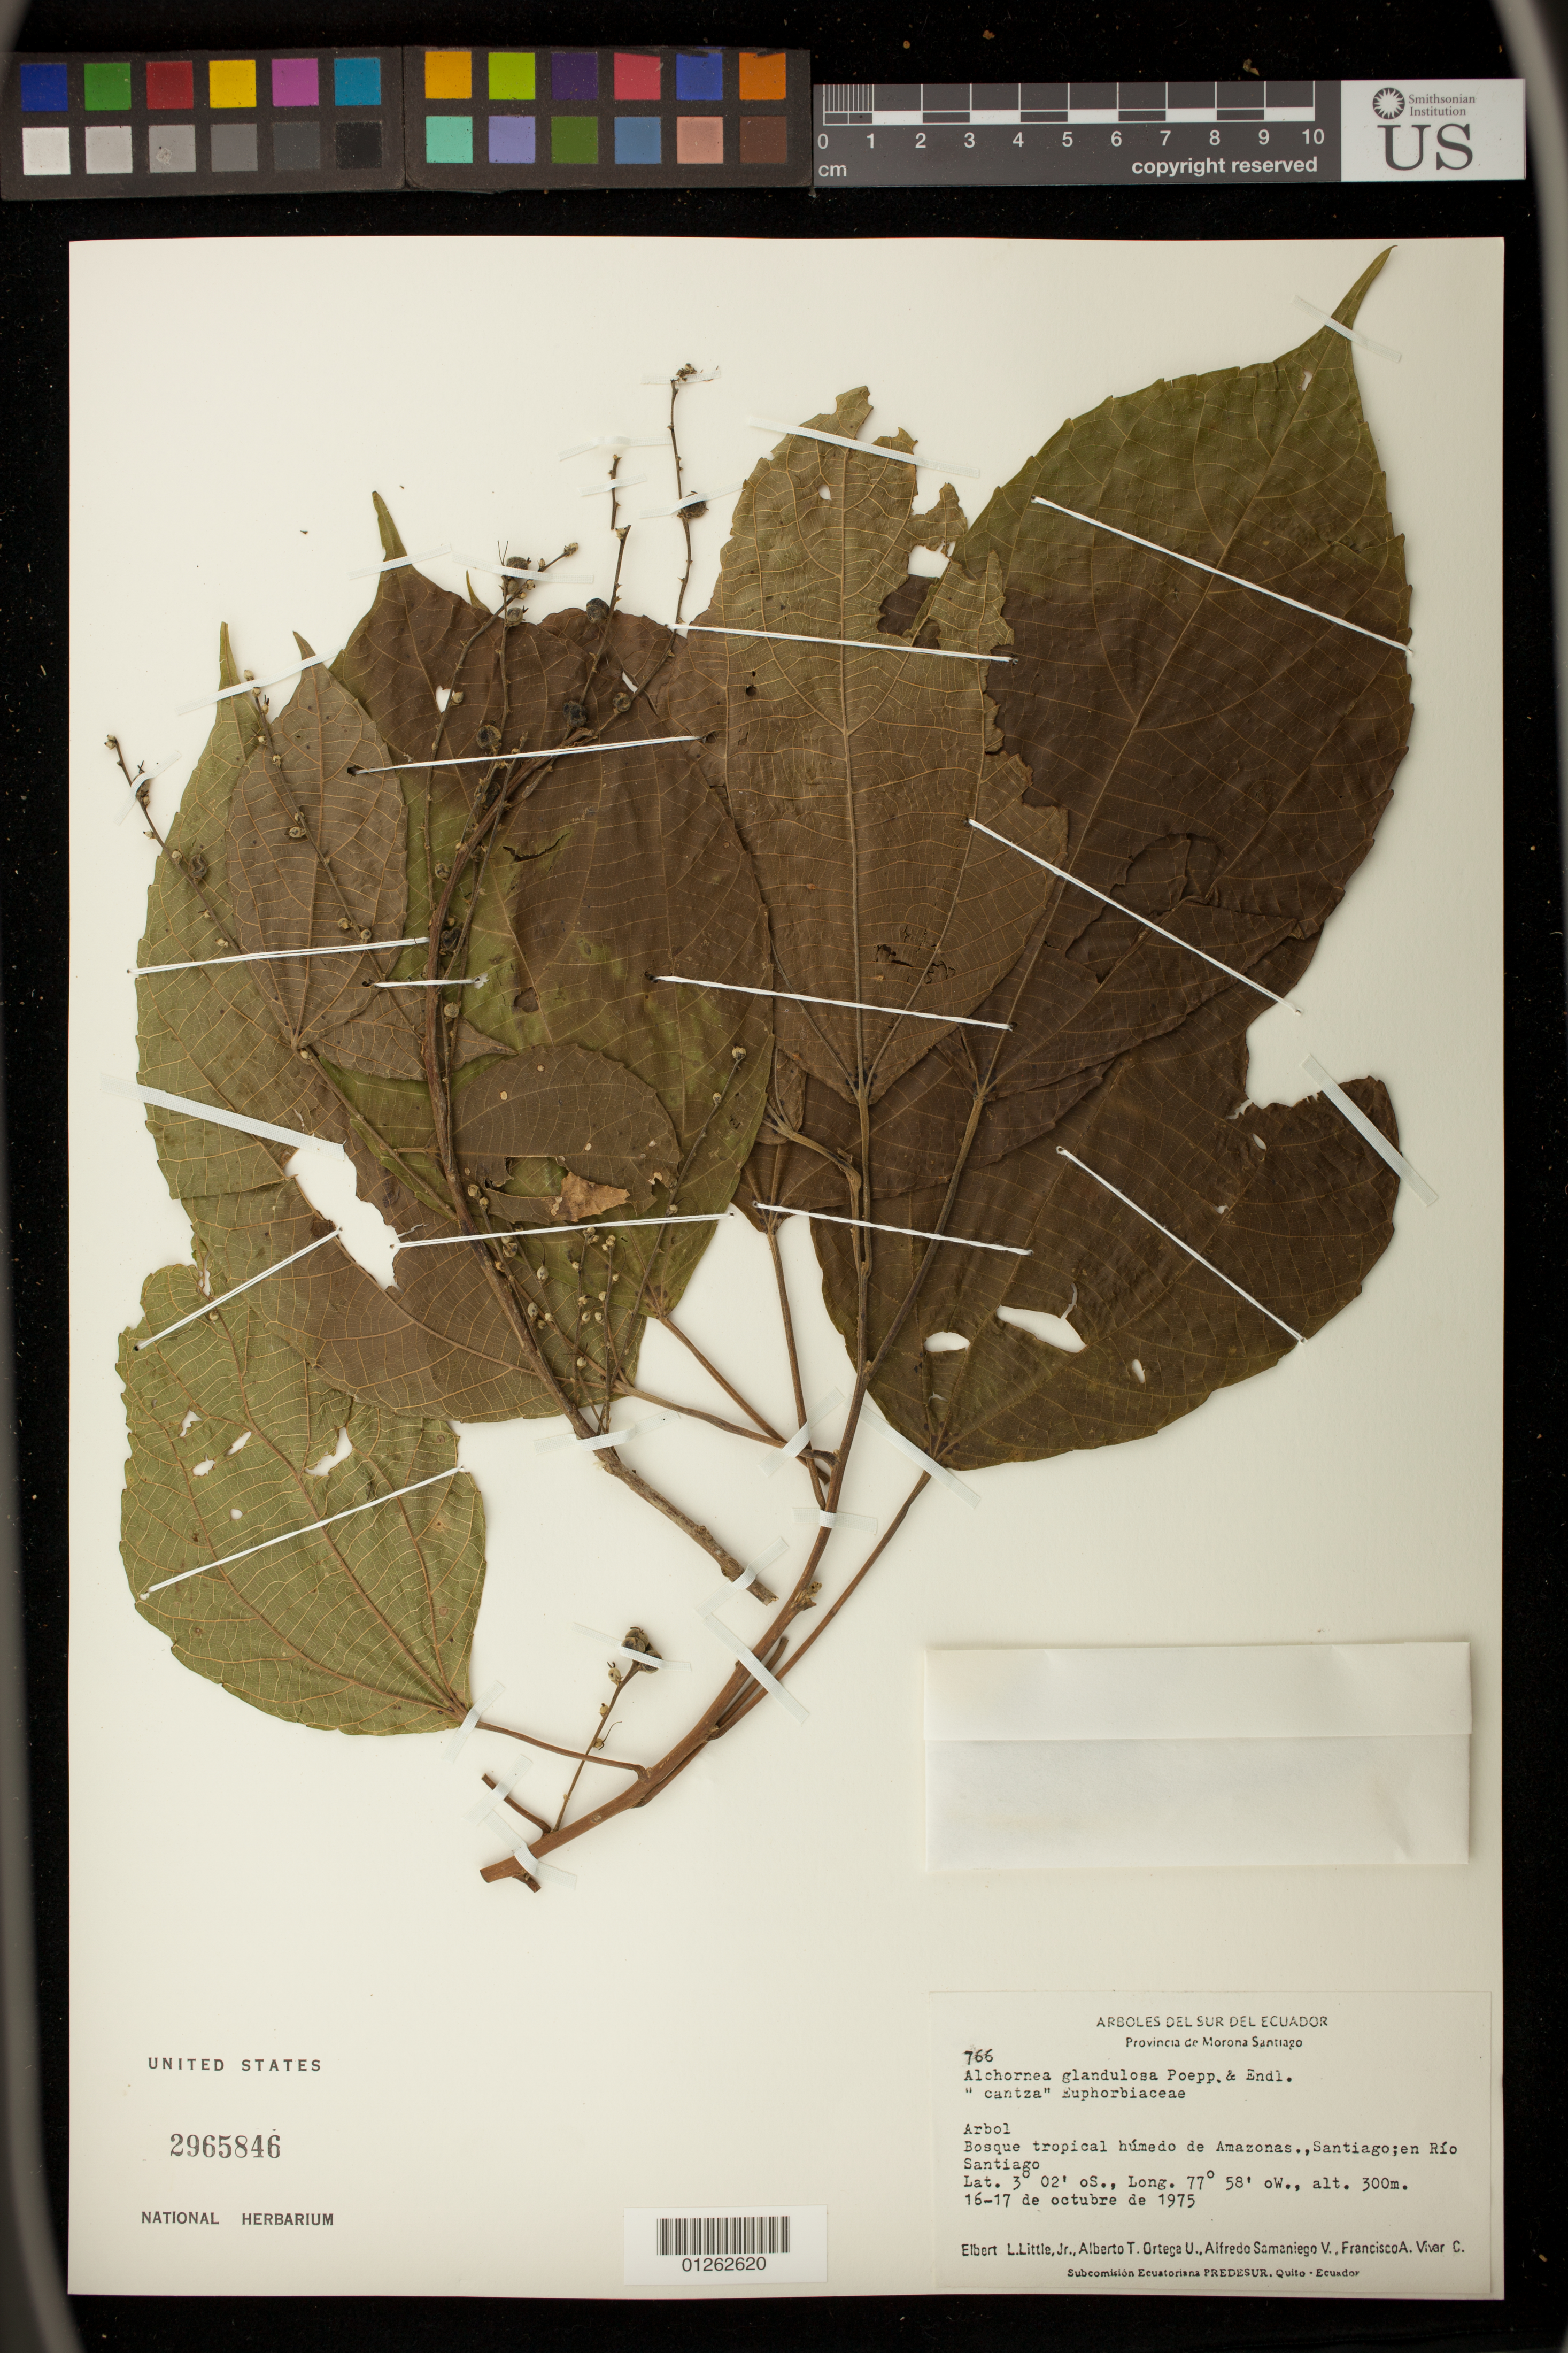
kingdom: Plantae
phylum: Tracheophyta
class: Magnoliopsida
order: Malpighiales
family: Euphorbiaceae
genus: Alchornea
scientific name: Alchornea glandulosa subsp. glandulosa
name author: Poepp.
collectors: E. L. Little, A. T. Ortega U., A. V. Samaniego & F. A. Vivar C.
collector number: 766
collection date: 1975-10-16/1975-10-17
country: Ecuador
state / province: Morona-Santiago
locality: Bosque tropical humedo de Amazonas. Santiago; en Rio Santiago.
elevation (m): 300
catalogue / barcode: US 2965846